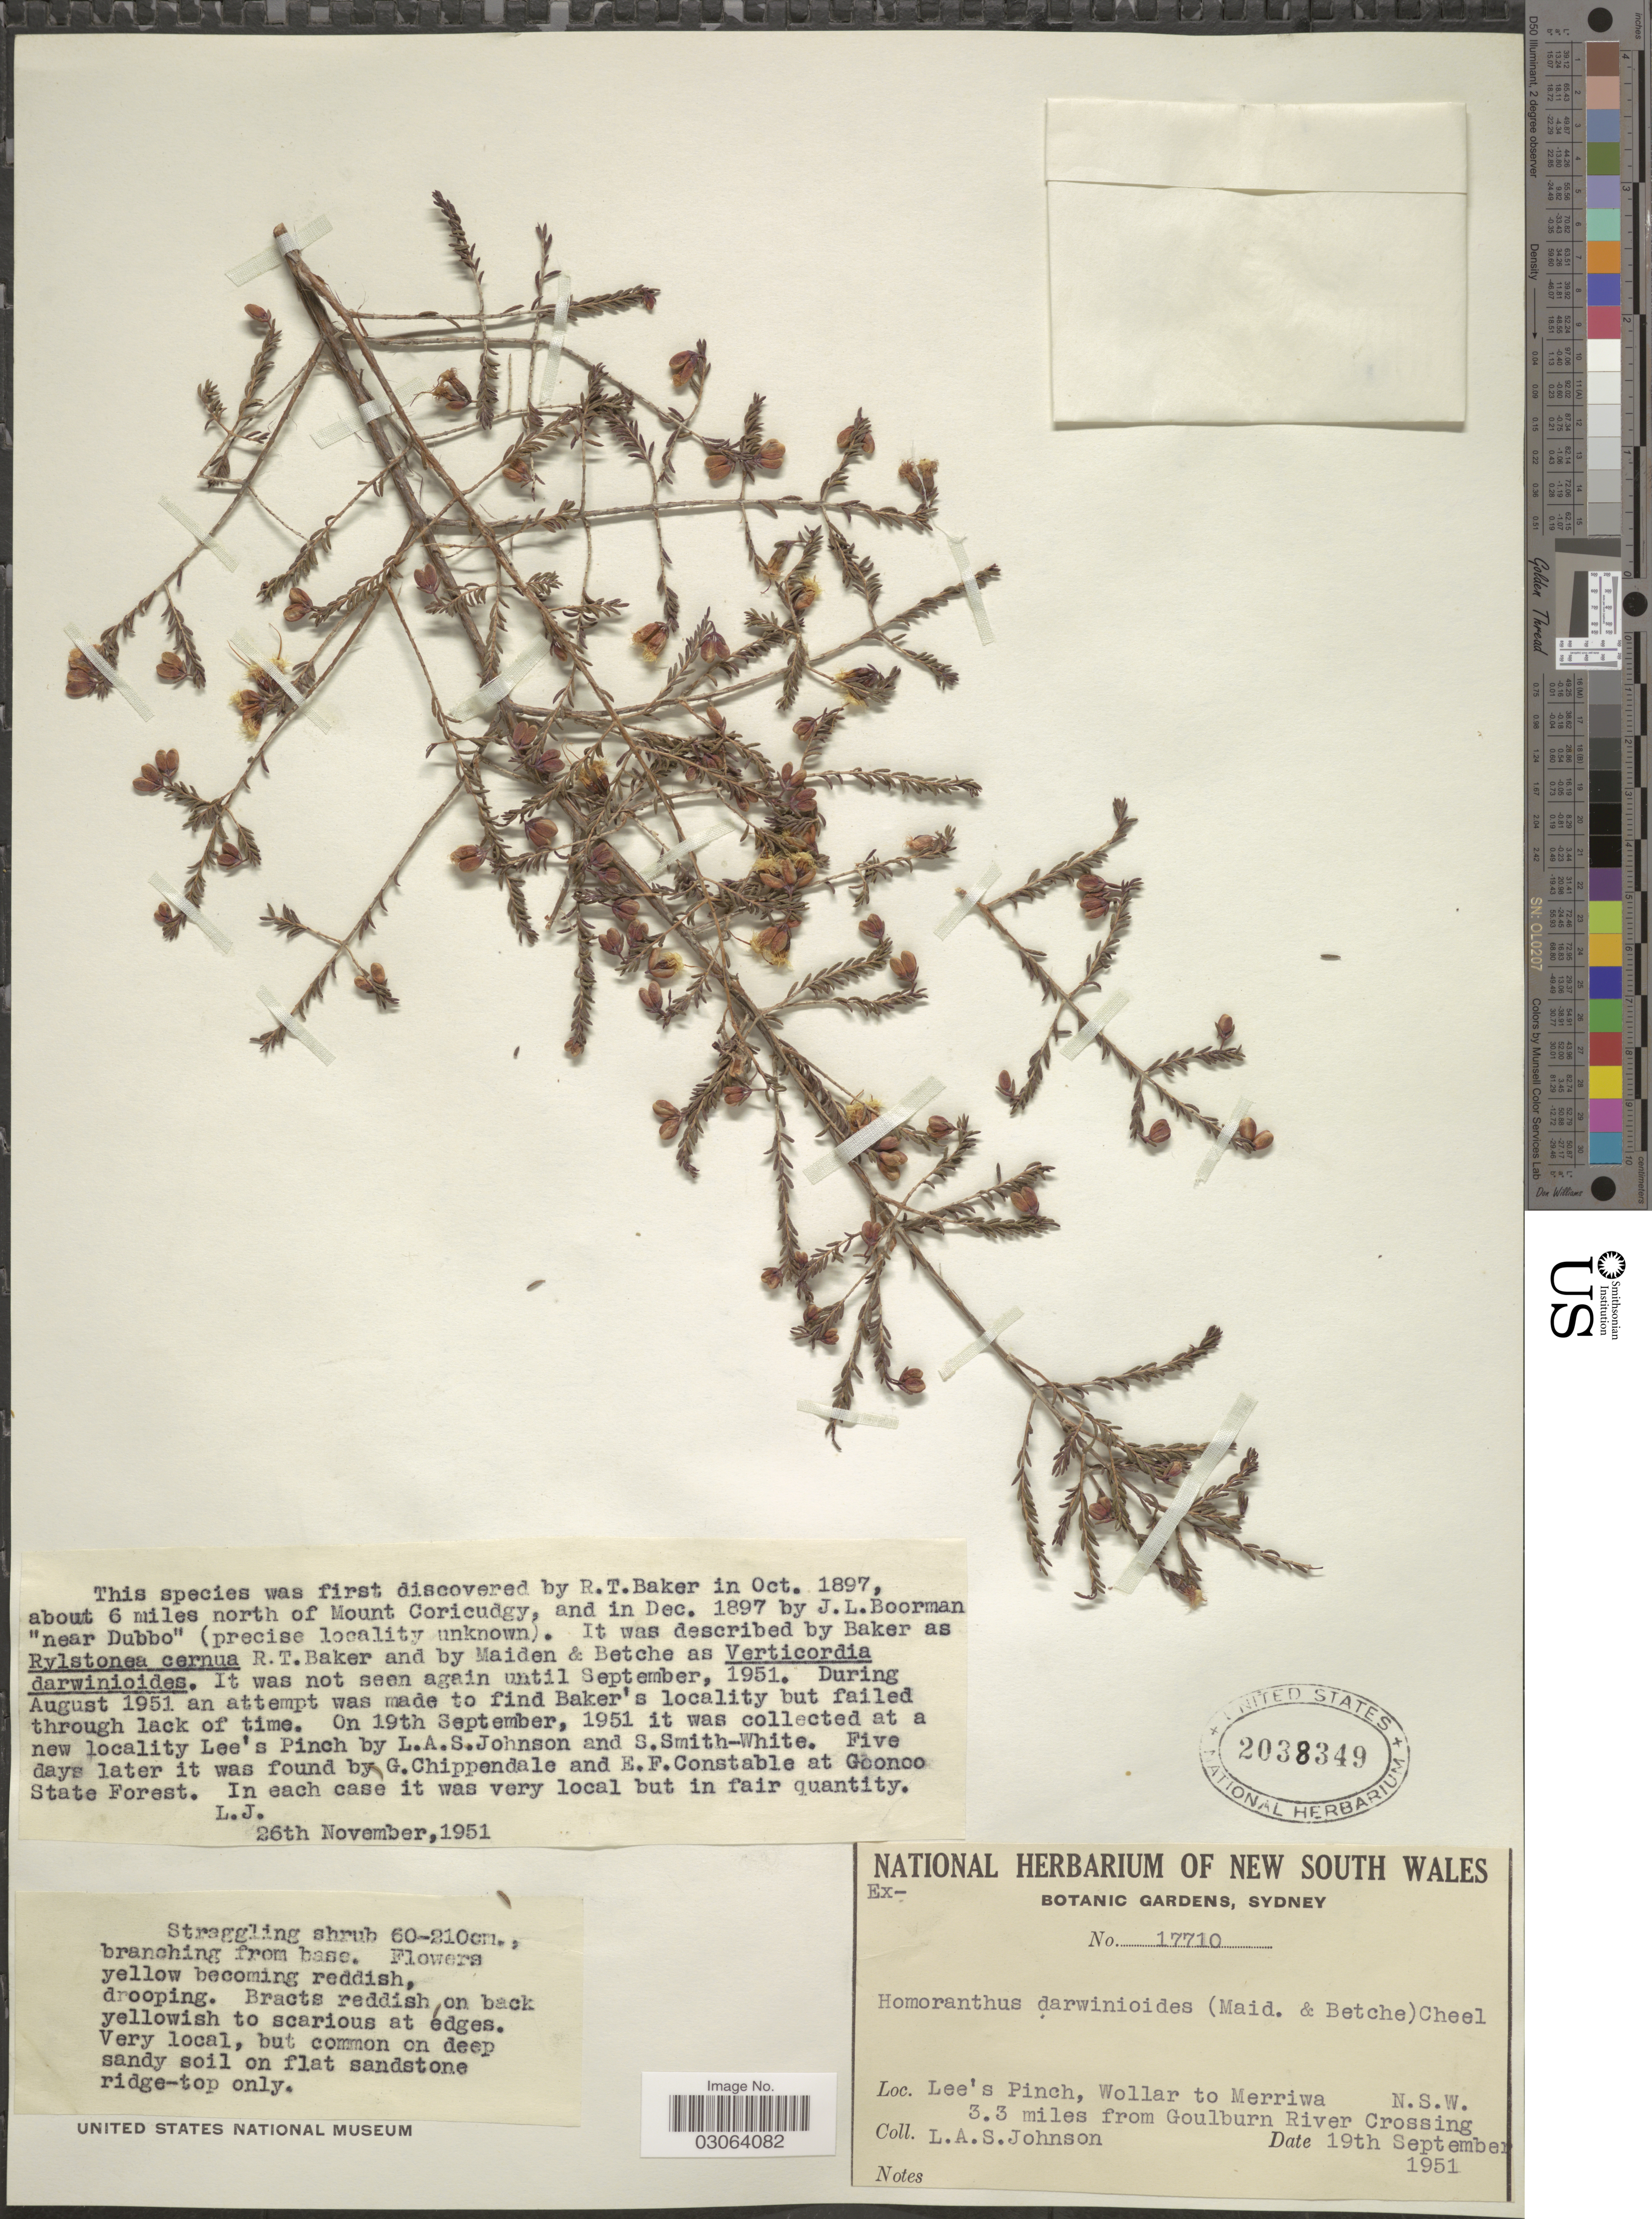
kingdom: Plantae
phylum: Tracheophyta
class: Magnoliopsida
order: Myrtales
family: Myrtaceae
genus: Homoranthus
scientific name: Homoranthus darwinioides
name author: (Maiden & Betche) Cheel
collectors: L. A. S. Johnson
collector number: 17710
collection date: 1951-09-19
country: Australia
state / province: New South Wales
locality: Lee's Pinch, Wollar to Merriwa, 3.3 miles from Goulburn River Crossing.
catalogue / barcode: US 2038349